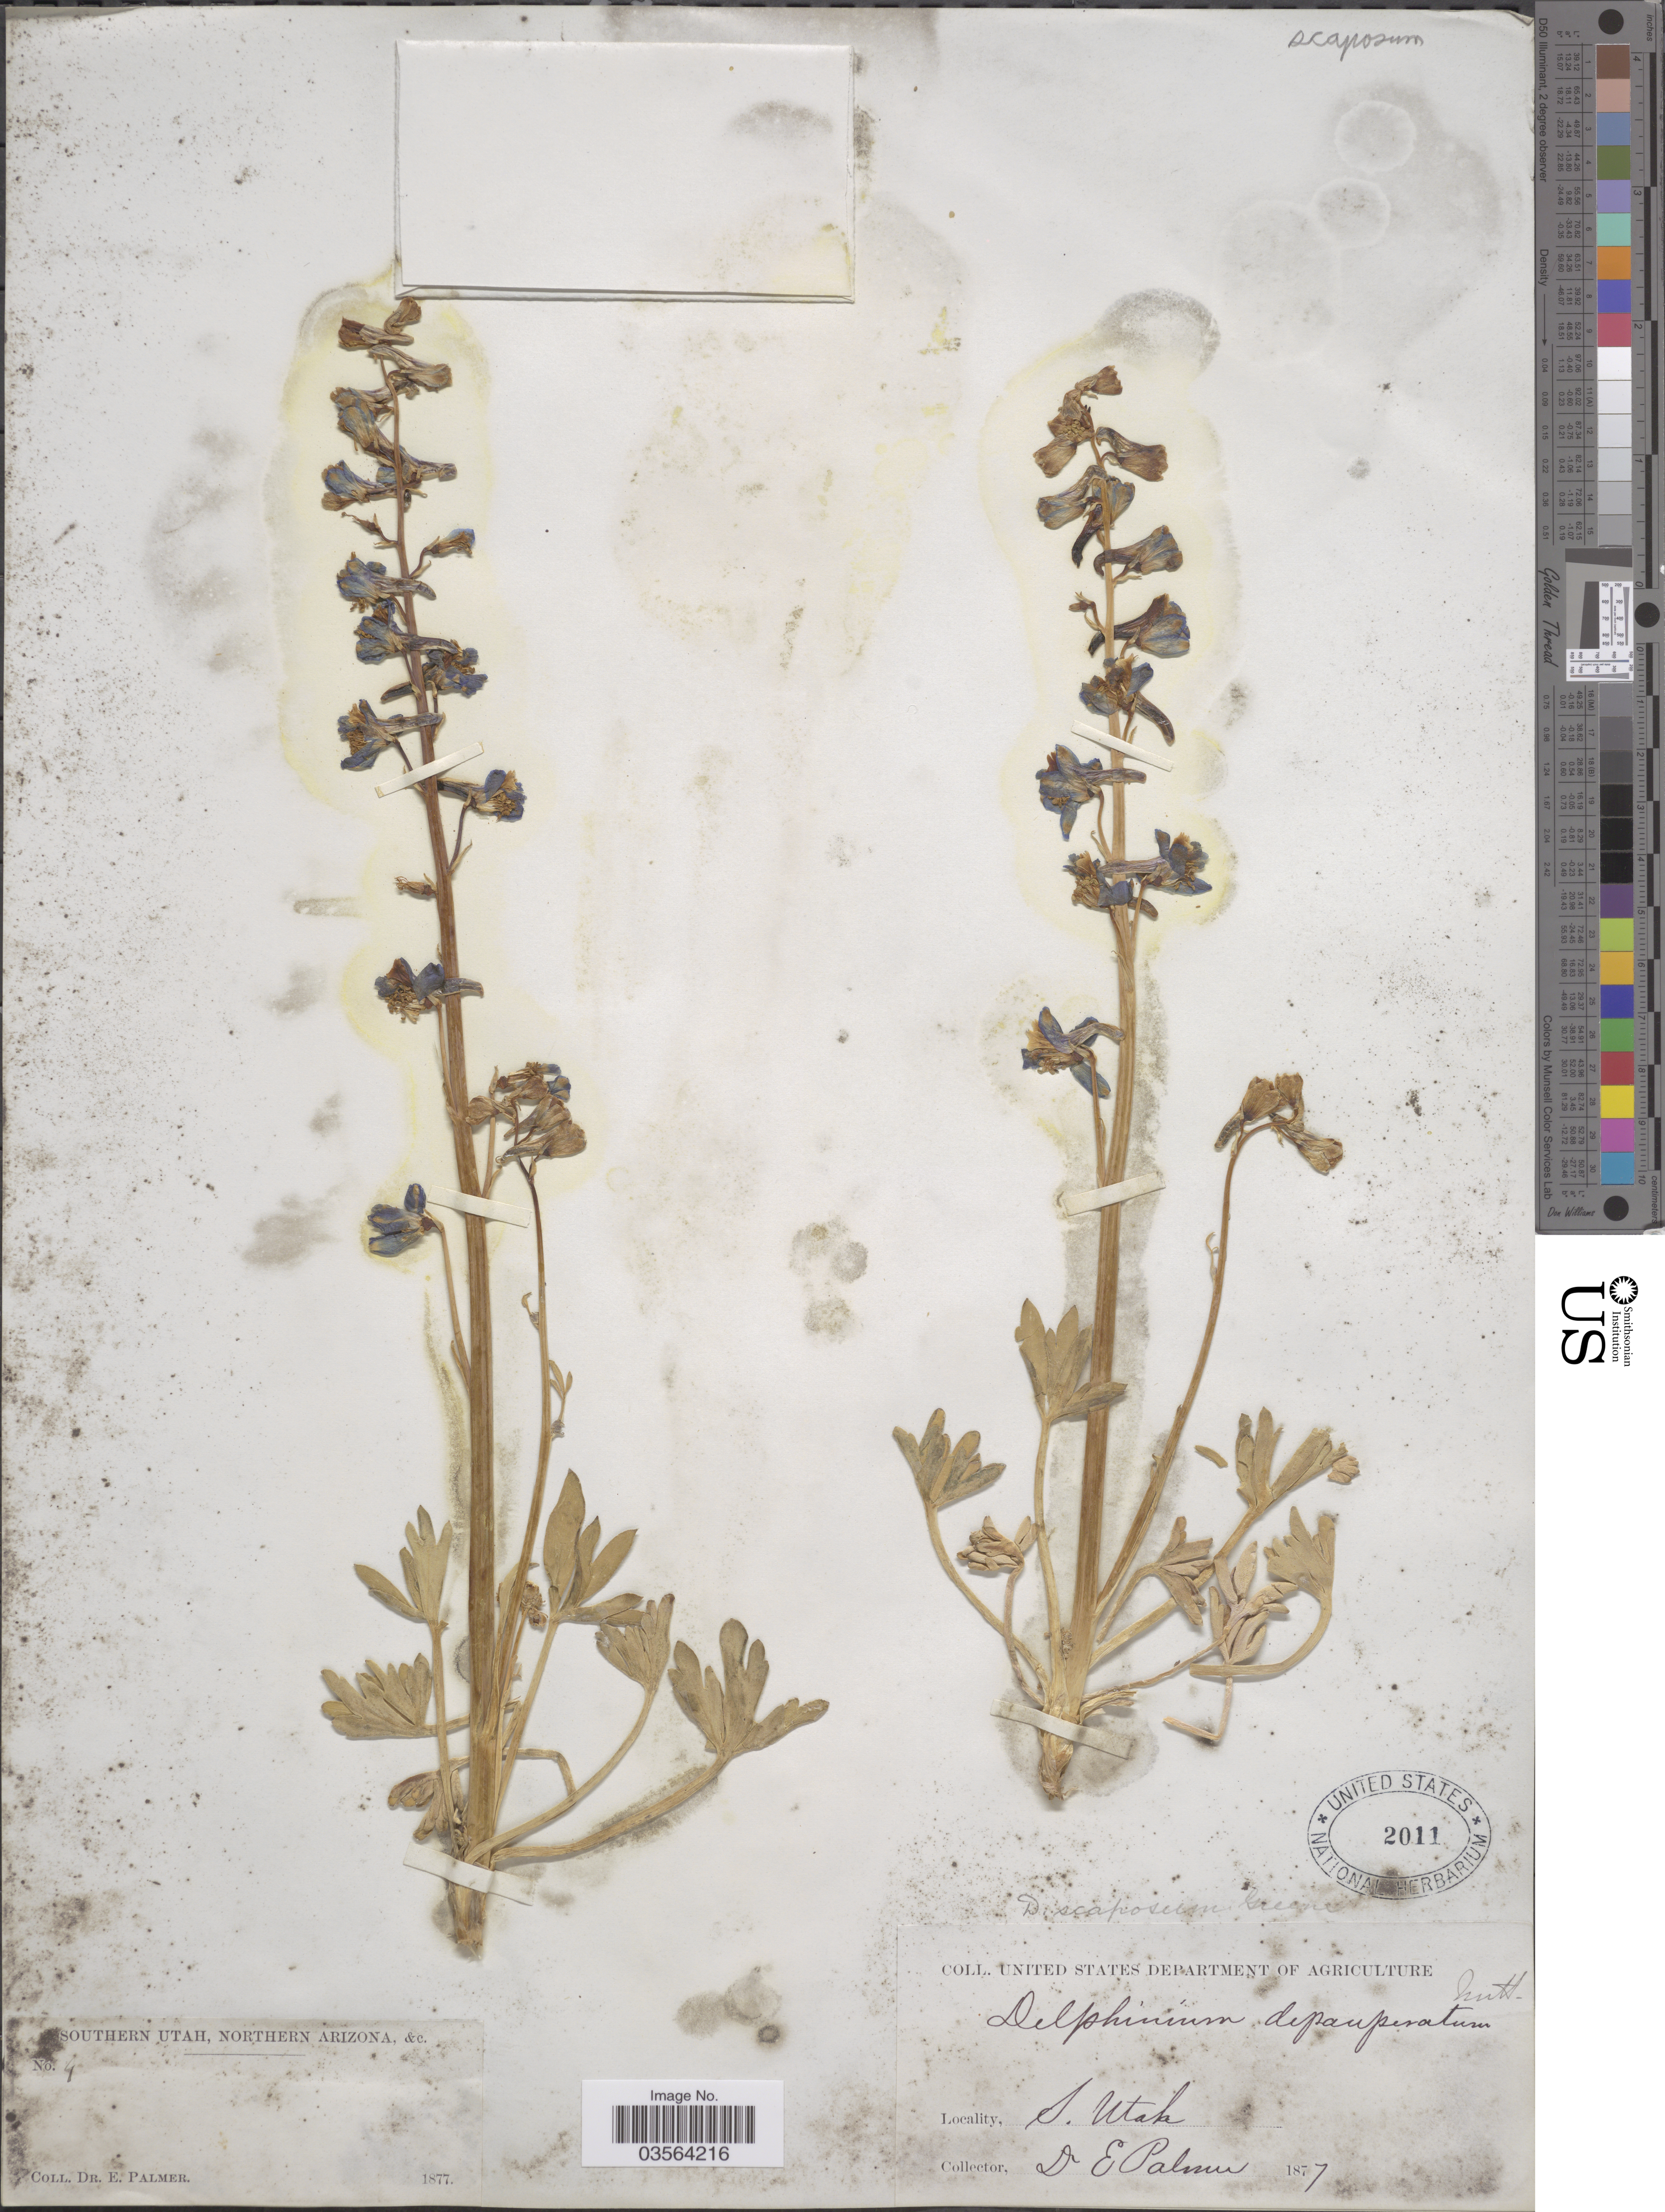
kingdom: Plantae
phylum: Tracheophyta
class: Magnoliopsida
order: Ranunculales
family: Ranunculaceae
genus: Delphinium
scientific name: Delphinium scaposum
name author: Greene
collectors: E. Palmer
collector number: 4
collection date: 1877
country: United States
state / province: Utah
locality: Southern Utah.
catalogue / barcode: US 2011